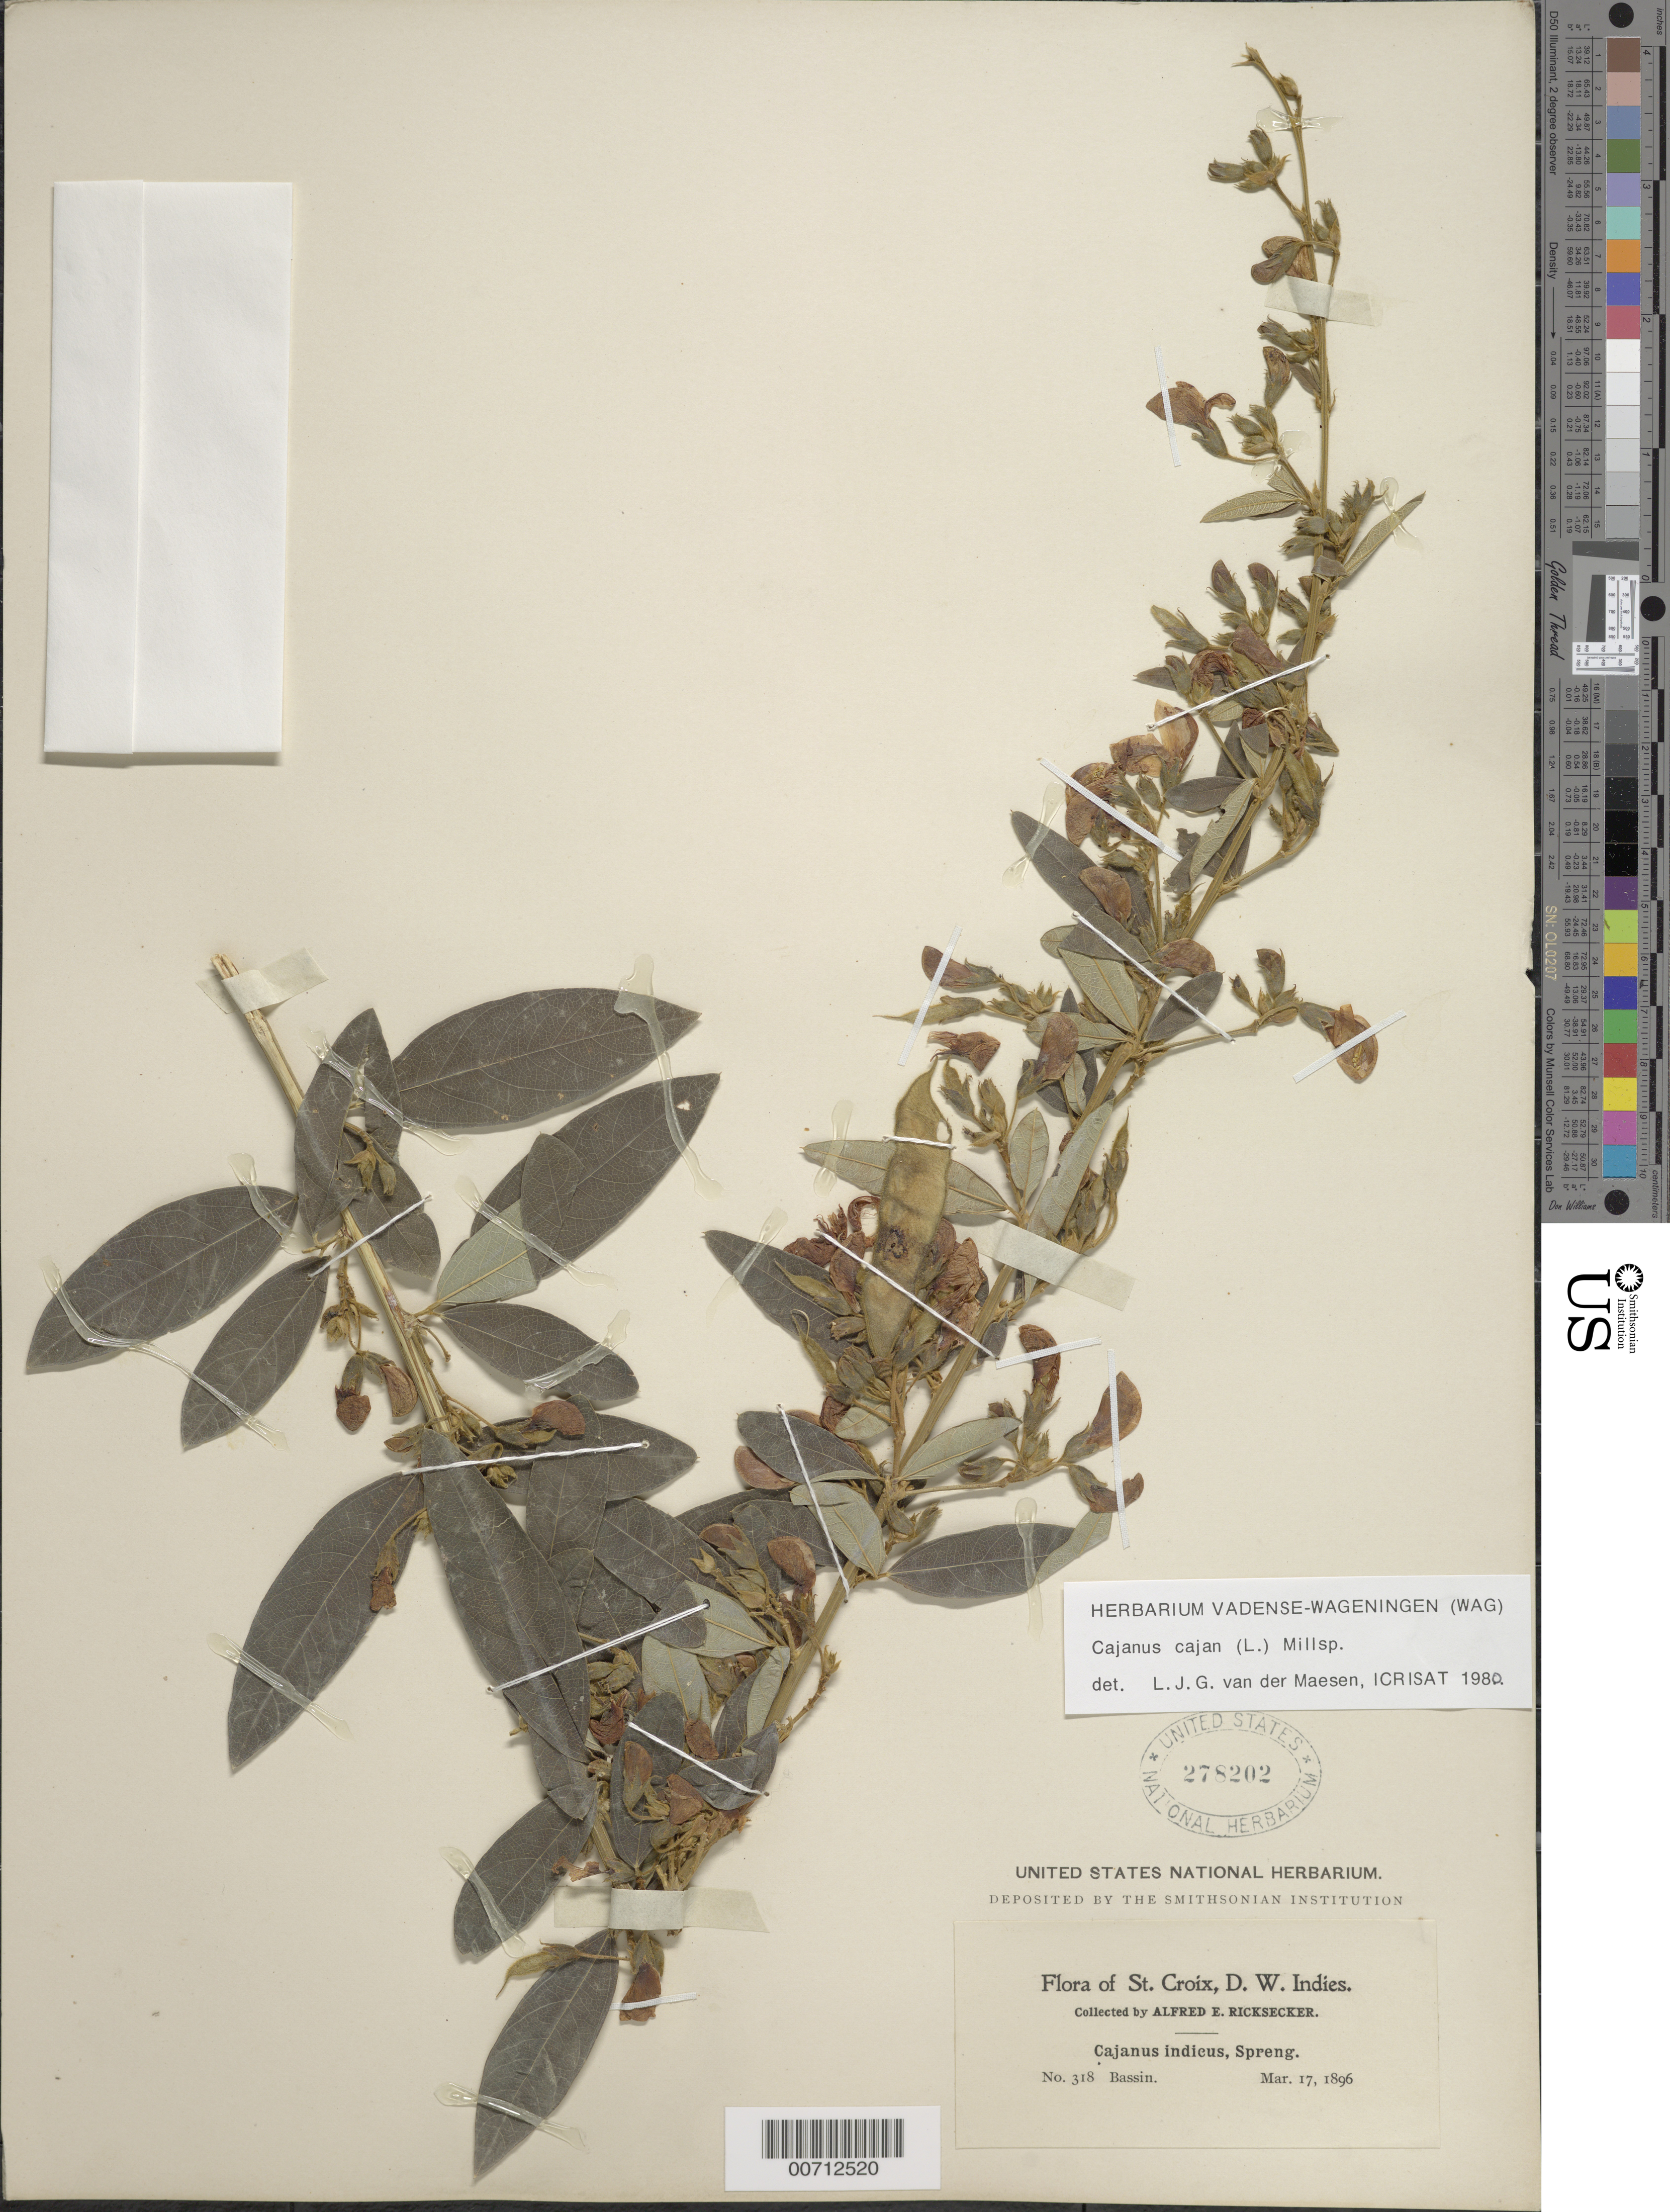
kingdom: Plantae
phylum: Tracheophyta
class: Magnoliopsida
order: Fabales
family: Fabaceae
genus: Cajanus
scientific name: Cajanus cajan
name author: (L.) Huth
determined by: Van Der Maesen, L. J. G., (WAG), Wageningen University (Netherlands)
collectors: A. E. Ricksecker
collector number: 318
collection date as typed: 17 Mar 1896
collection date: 1896-03-17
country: U.S. Virgin Islands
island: St. Croix Island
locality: Bassin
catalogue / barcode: US 278202